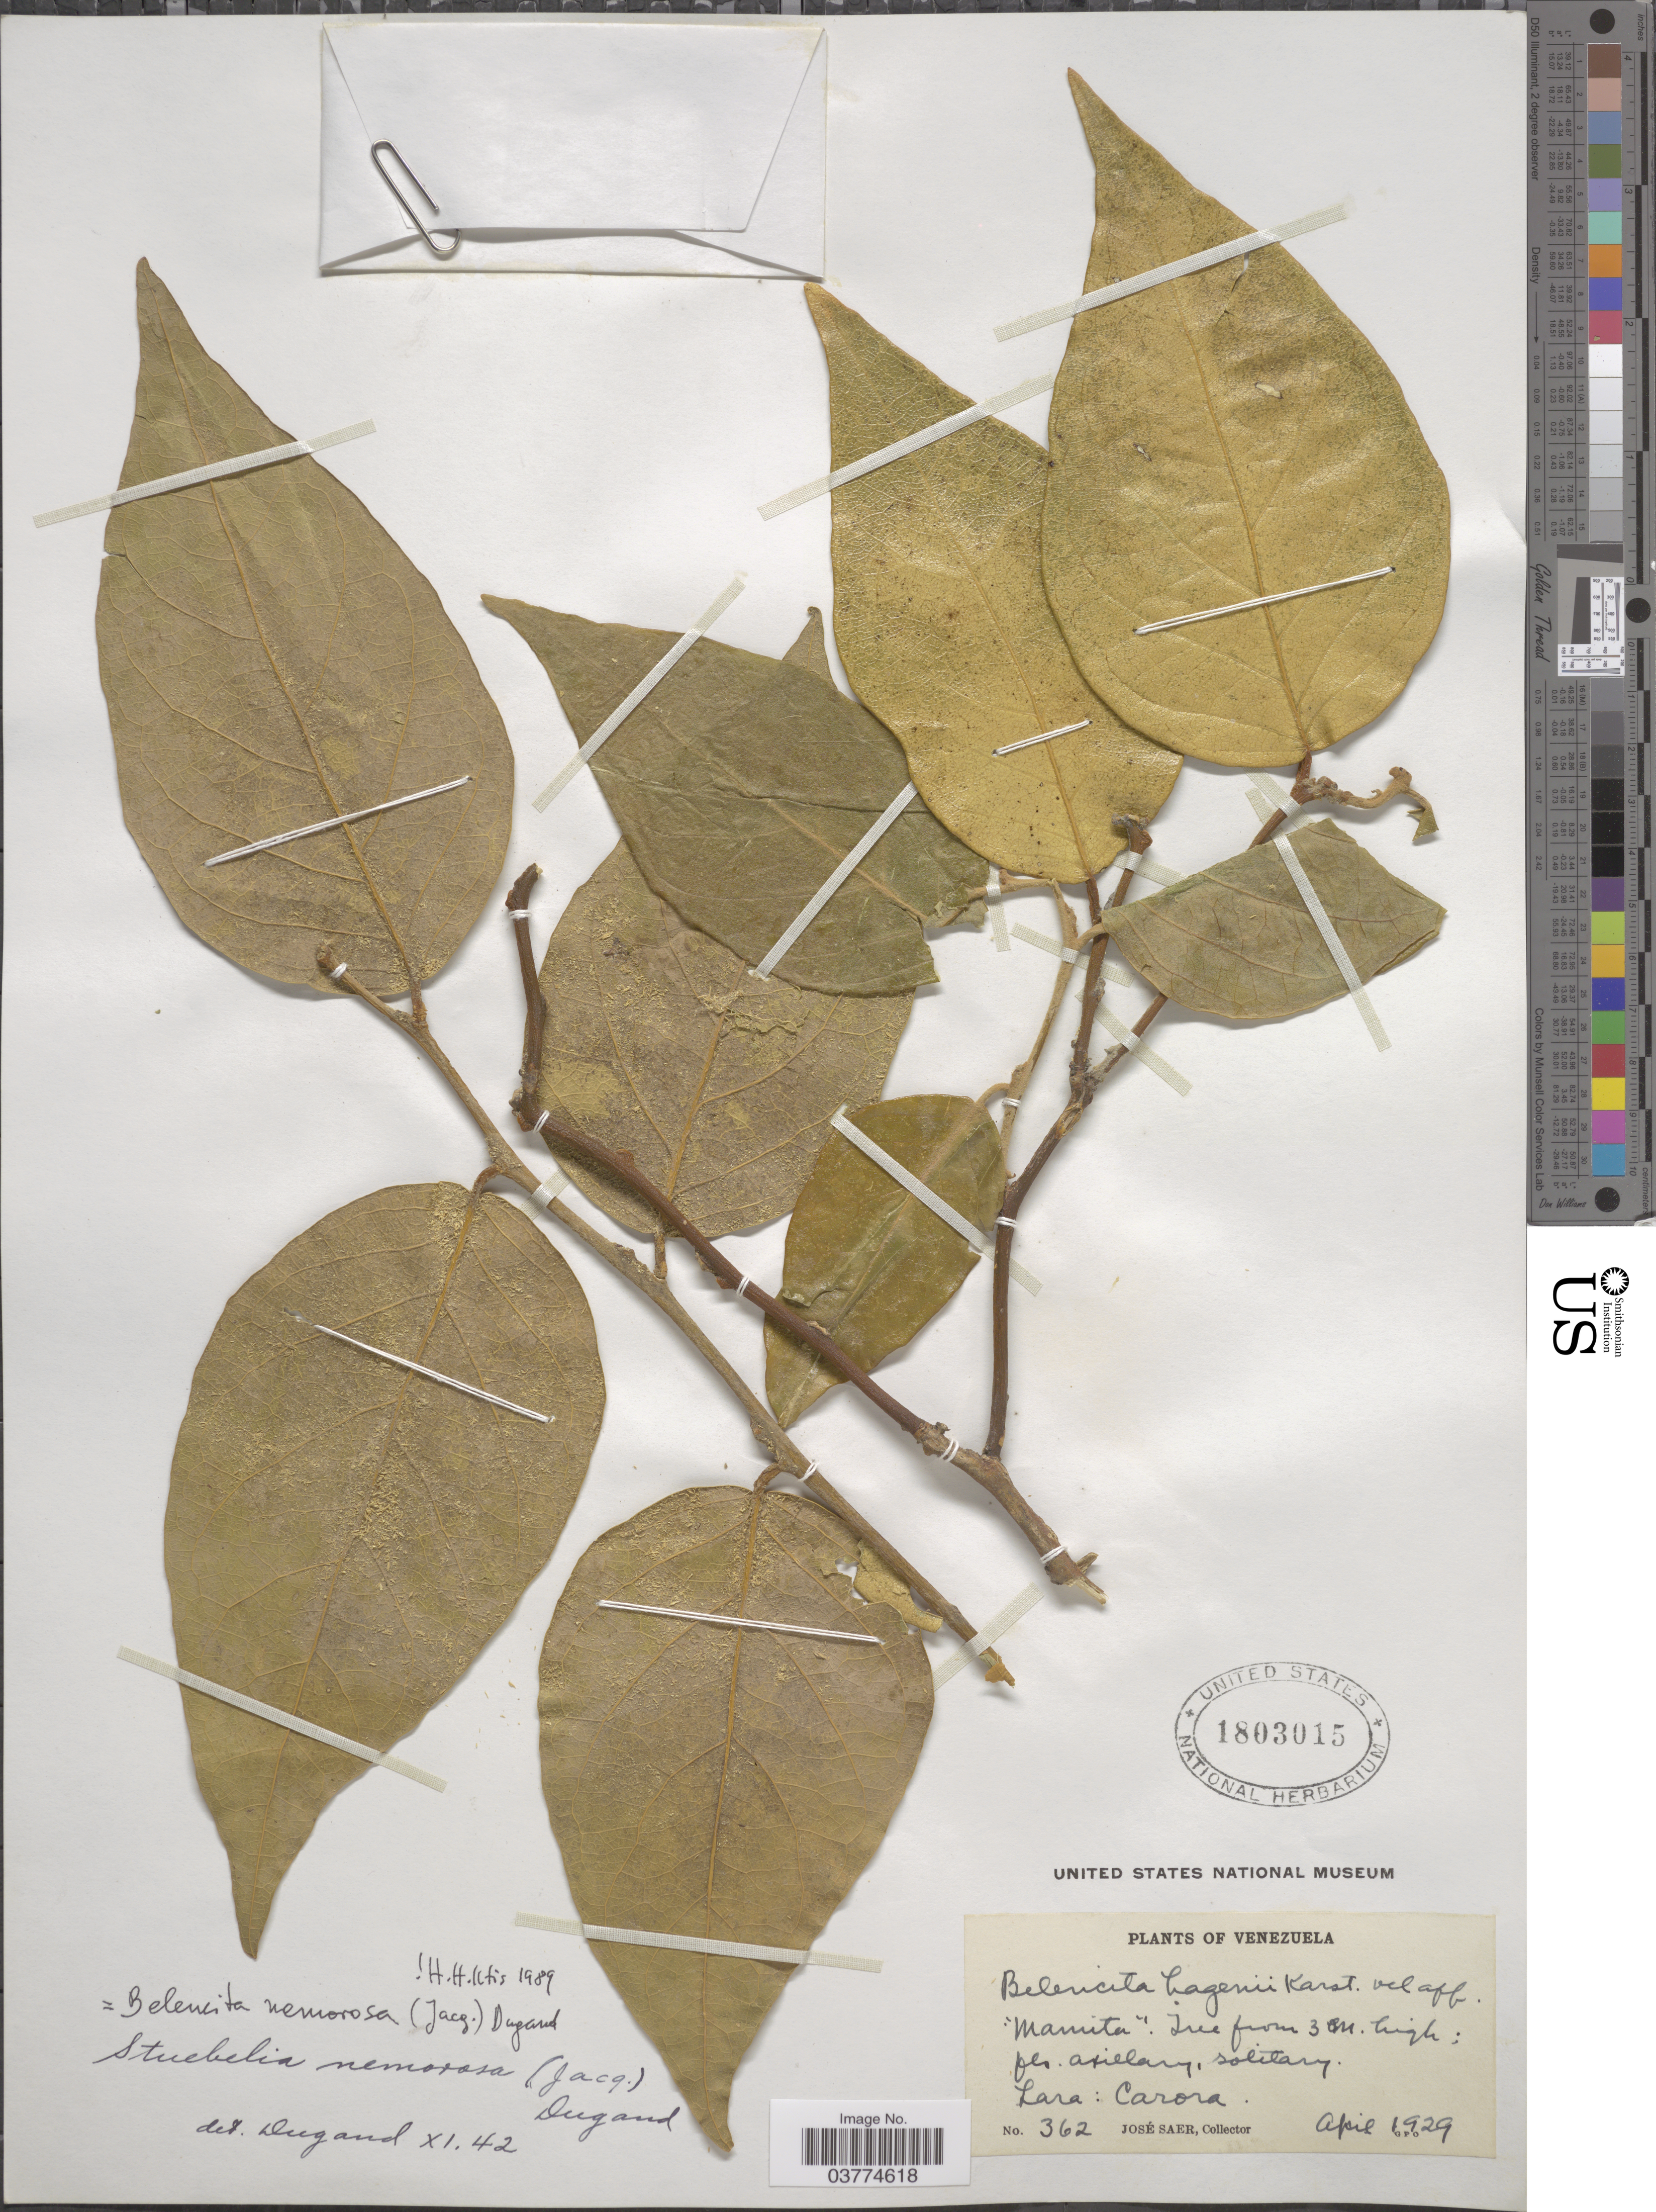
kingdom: Plantae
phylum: Tracheophyta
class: Magnoliopsida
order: Brassicales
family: Capparaceae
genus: Belencita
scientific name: Belencita nemorosa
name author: (Jacq.) Dugand G.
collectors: J. Saer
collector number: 362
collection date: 1929-04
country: Venezuela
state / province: Lara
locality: Carora.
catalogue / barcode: US 1803015